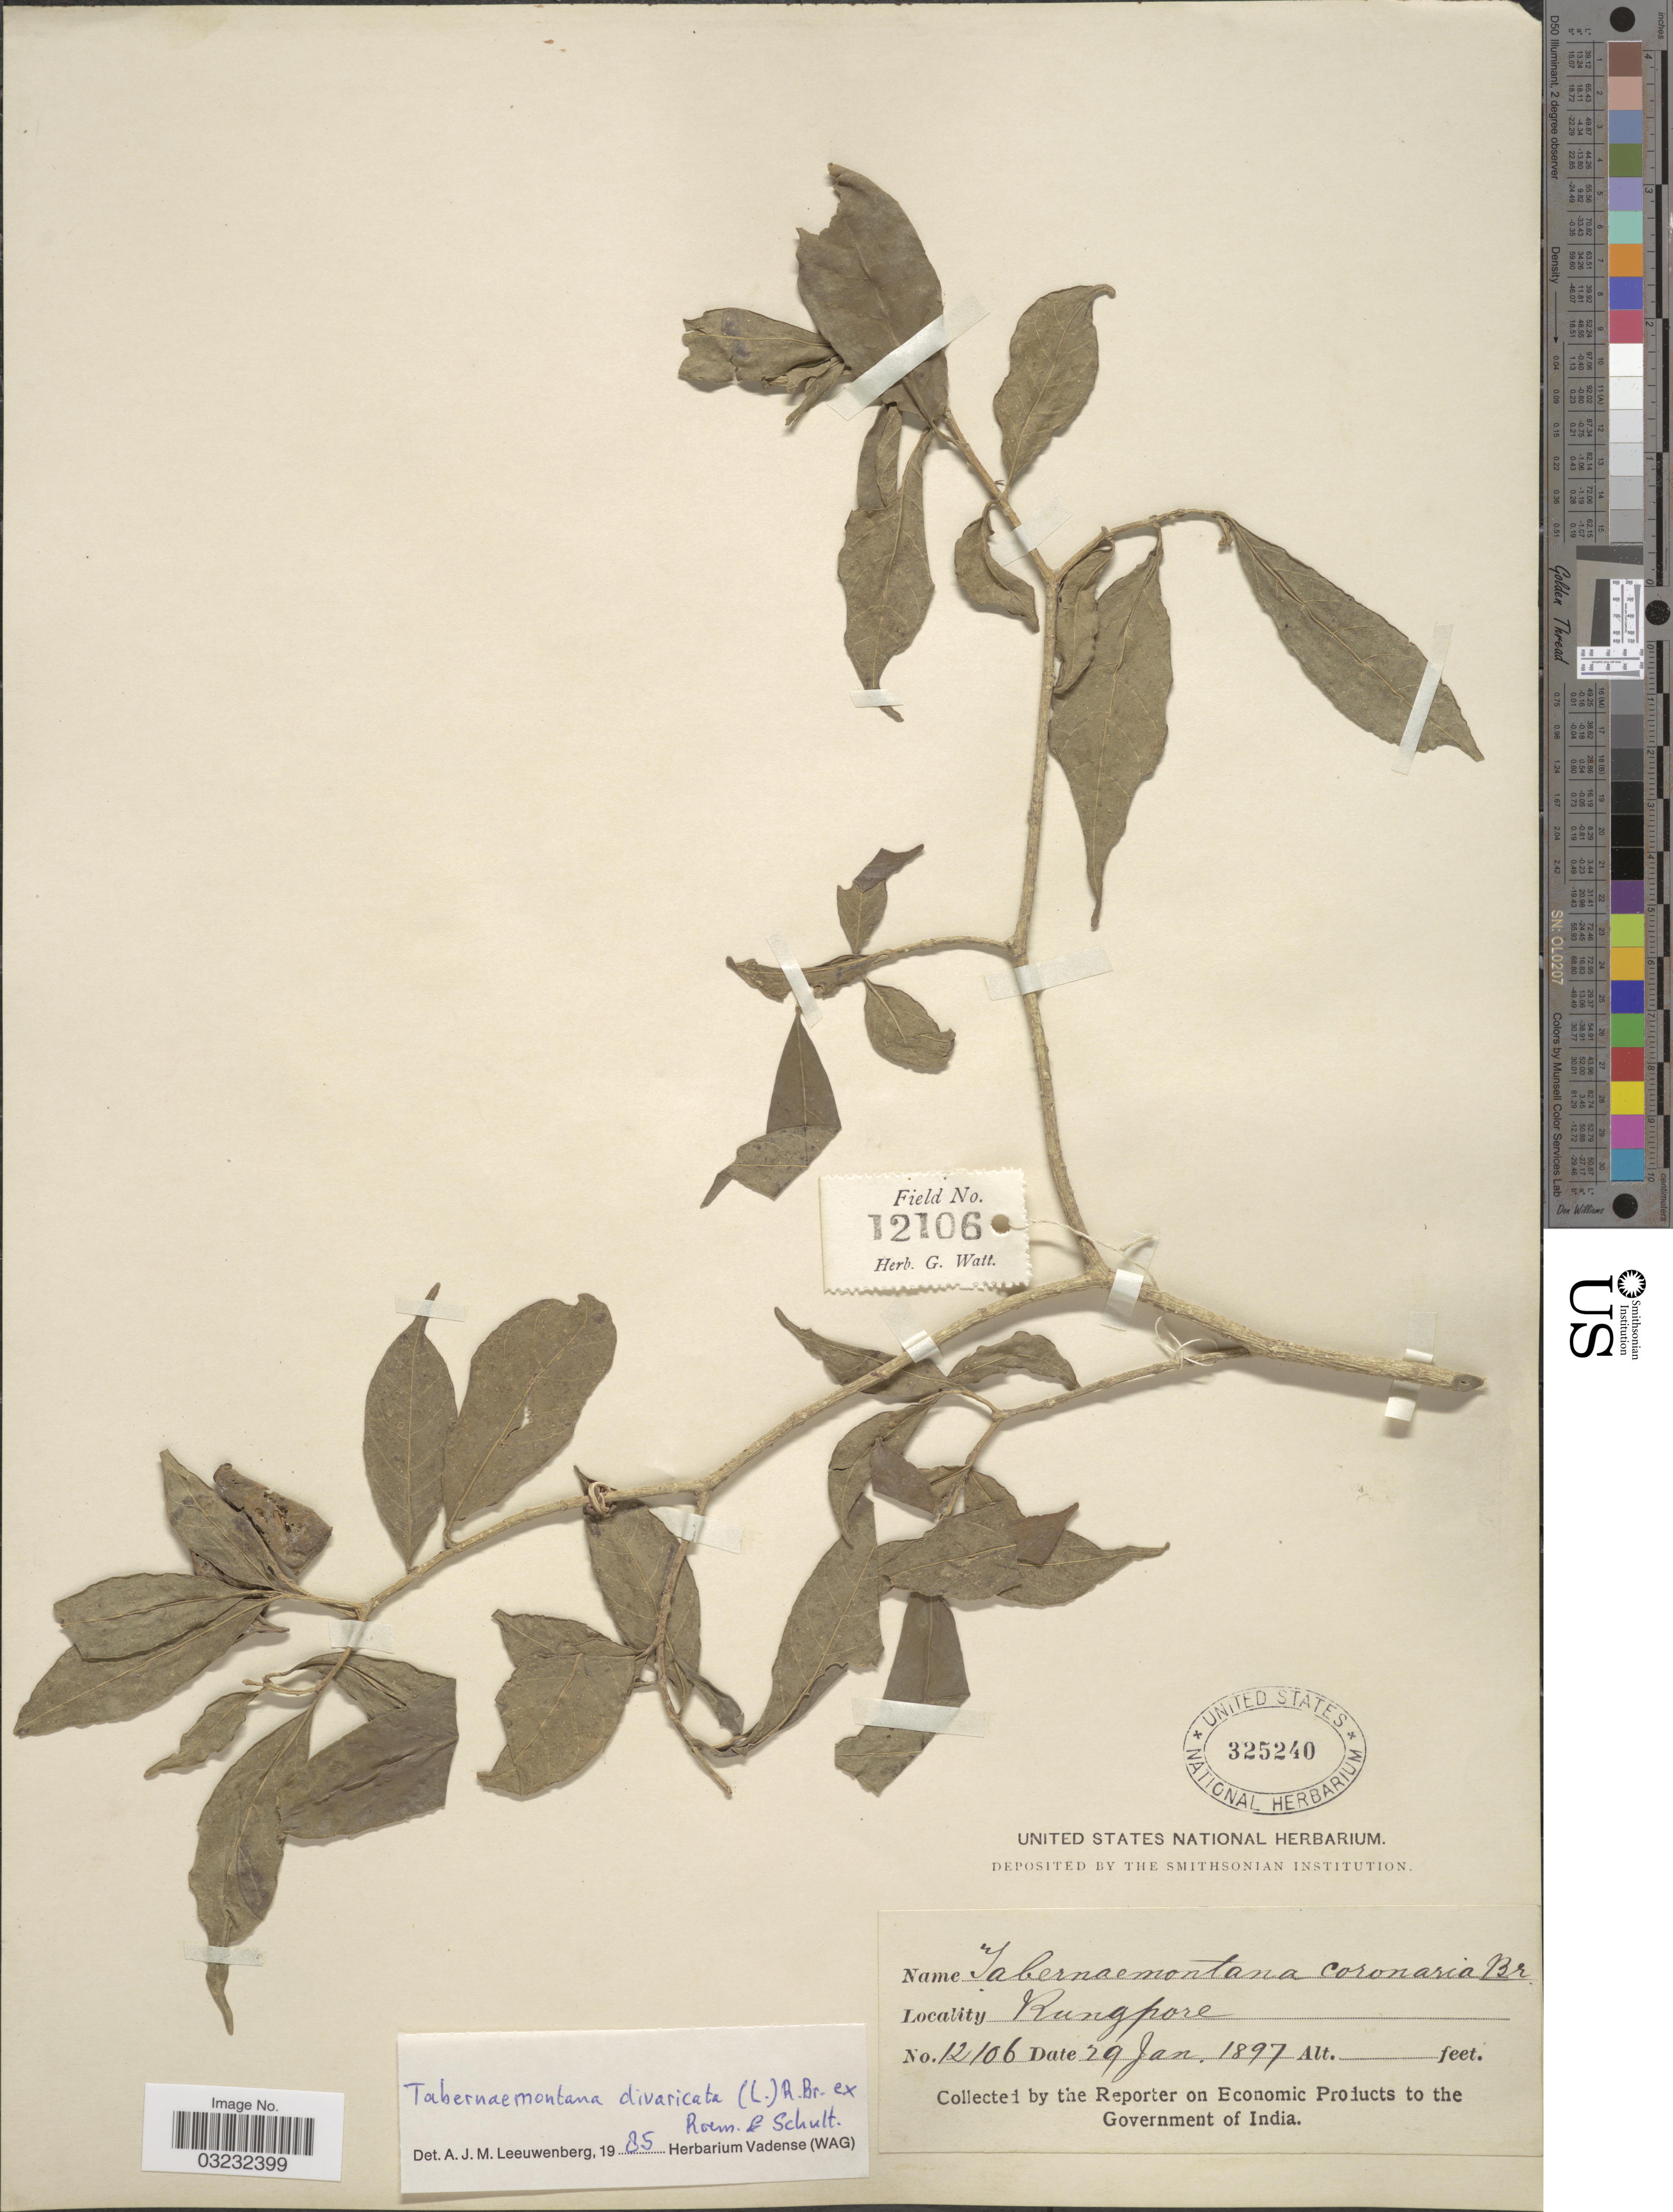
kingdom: Plantae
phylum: Tracheophyta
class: Magnoliopsida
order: Gentianales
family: Apocynaceae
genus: Tabernaemontana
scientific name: Tabernaemontana divaricata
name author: (L.) R. Br. ex Roem. & Schult.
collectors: Reporter on Economic Products to the Government of India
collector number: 12106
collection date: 1897-01-29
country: India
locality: Rungpore.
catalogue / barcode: US 325240